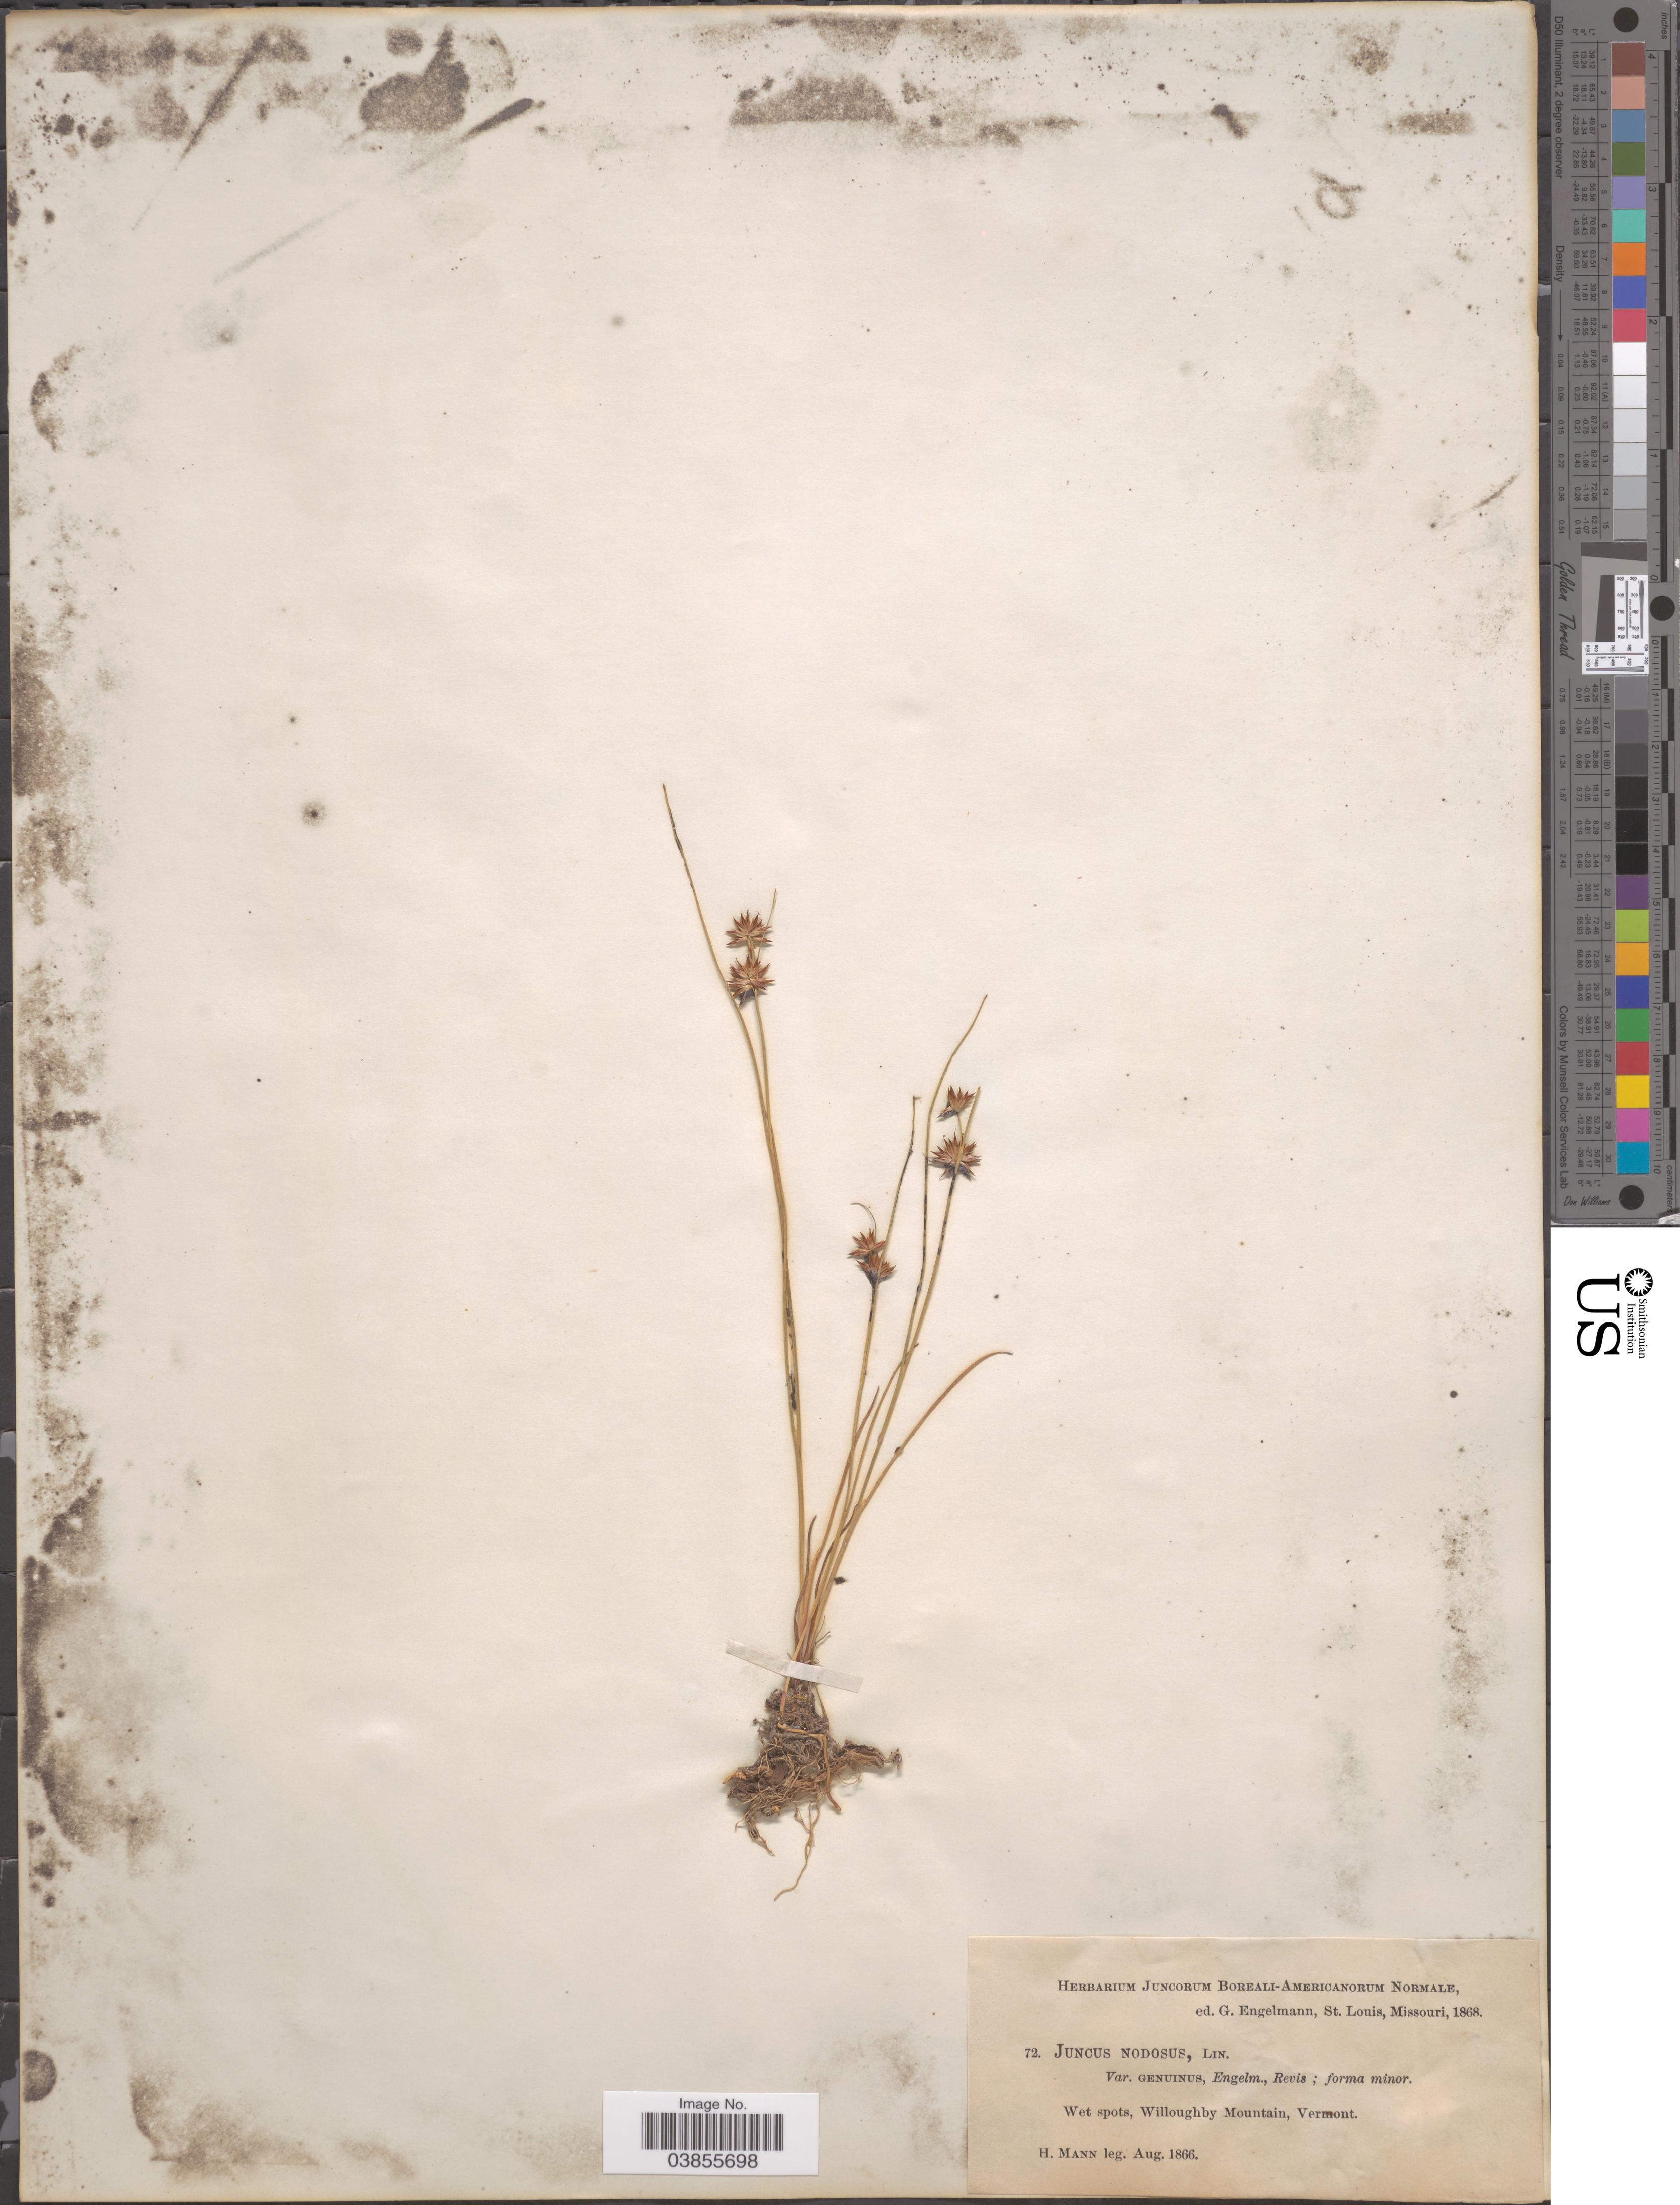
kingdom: Plantae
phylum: Tracheophyta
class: Liliopsida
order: Poales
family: Juncaceae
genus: Juncus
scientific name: Juncus nodosus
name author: L.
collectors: H. Mann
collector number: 72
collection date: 1866-08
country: United States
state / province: Vermont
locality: Wet spots, Willoughby Mountain.